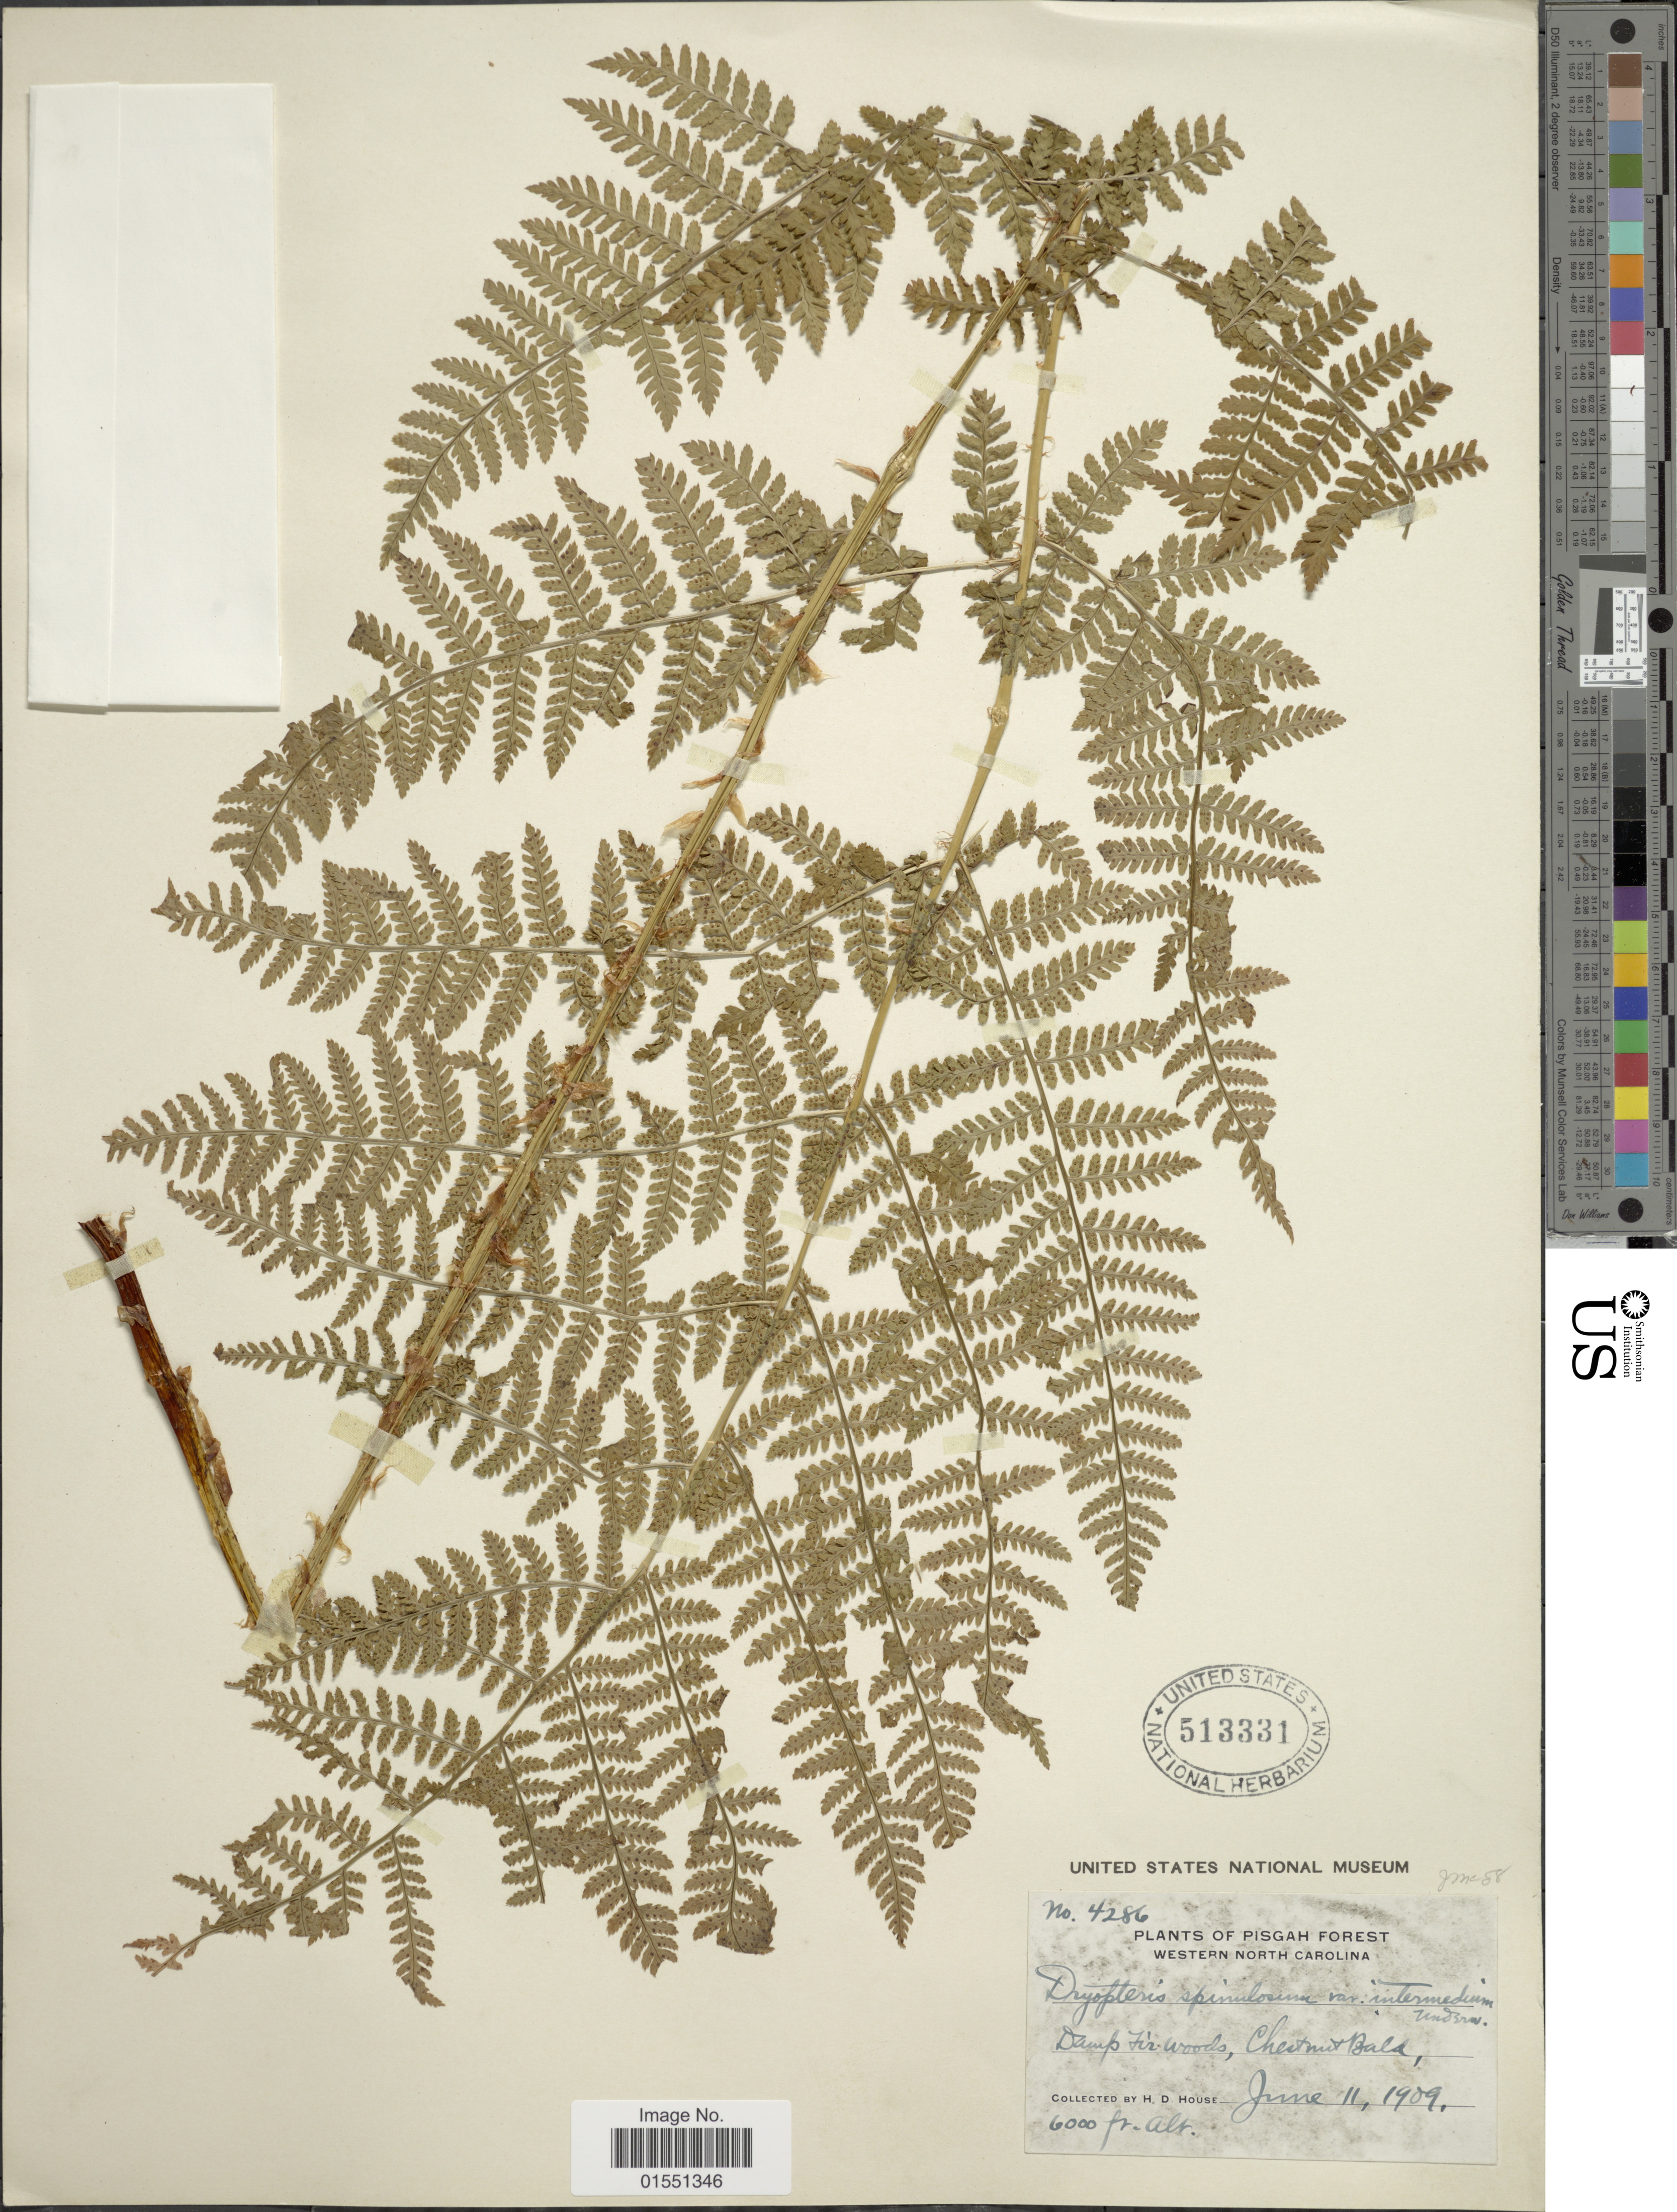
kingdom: Plantae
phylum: Tracheophyta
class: Polypodiopsida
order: Polypodiales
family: Dryopteridaceae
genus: Dryopteris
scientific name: Dryopteris intermedia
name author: (Muhl.) A. Gray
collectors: H. D. House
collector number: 4286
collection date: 1909-06-11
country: United States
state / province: North Carolina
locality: Pisgah Forest. Western North Carolina. Damp Fir woods, Chestnut Bald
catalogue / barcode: US 513331